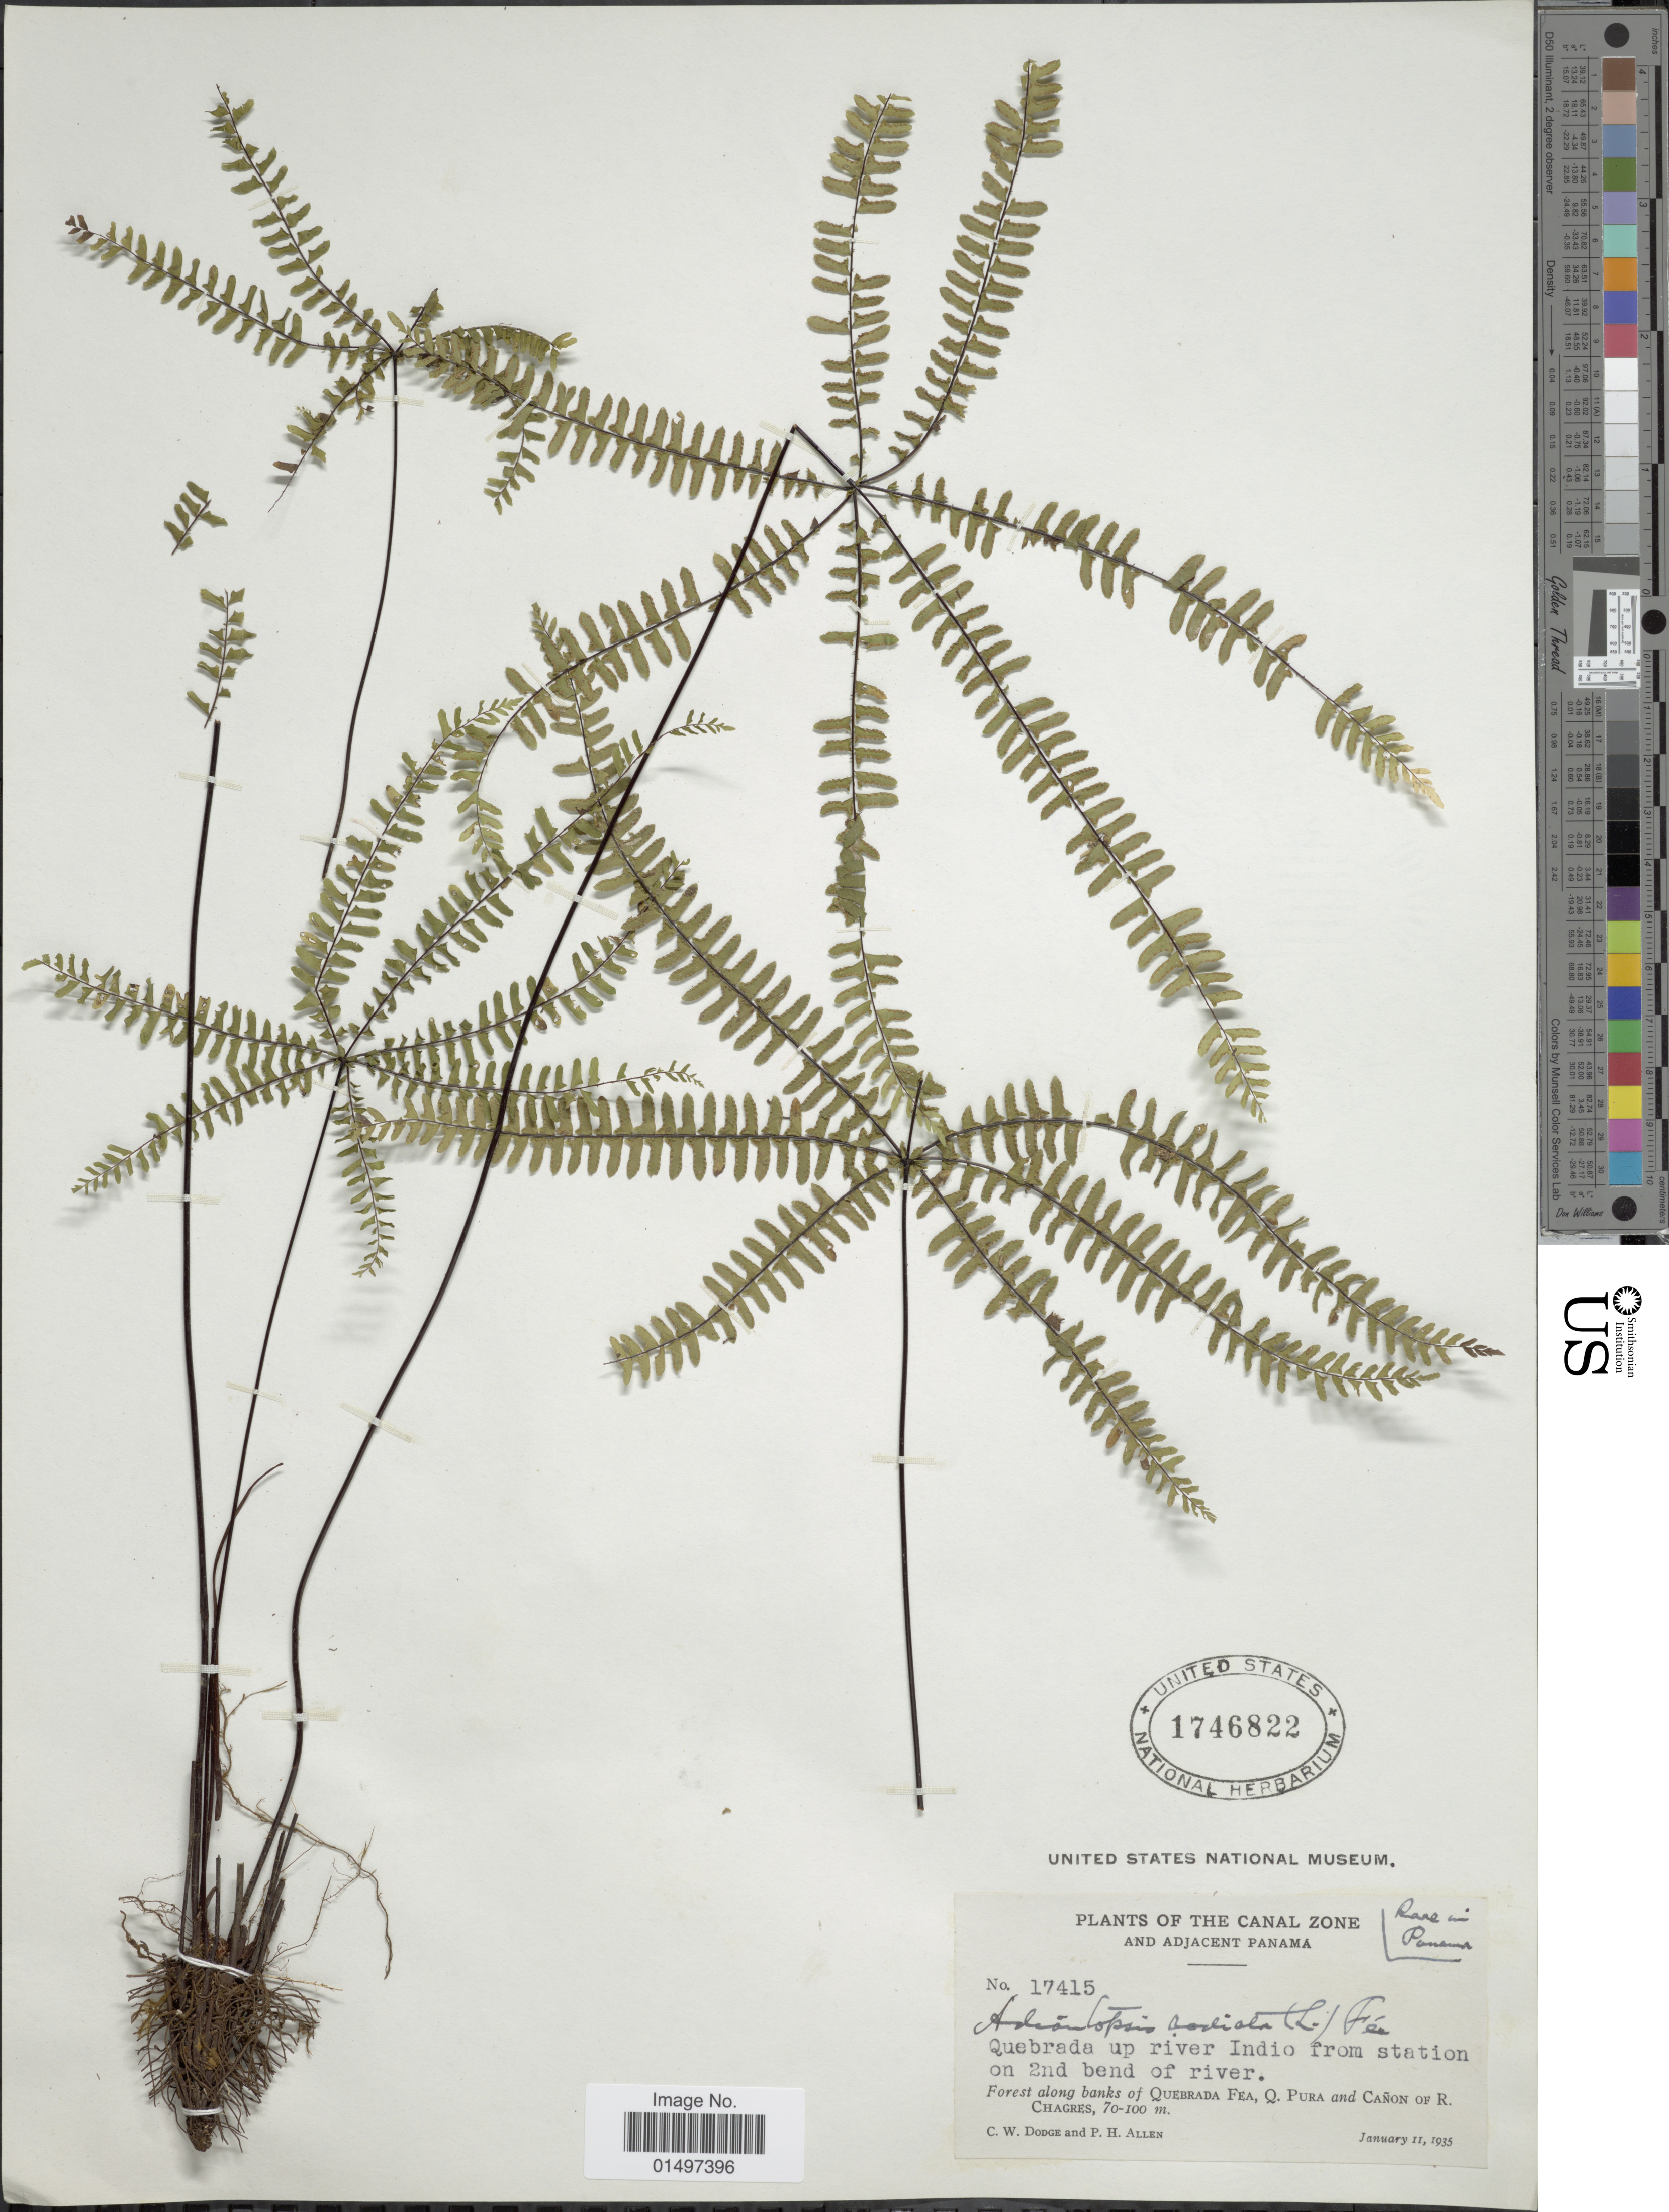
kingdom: Plantae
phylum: Tracheophyta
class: Polypodiopsida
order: Polypodiales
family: Pteridaceae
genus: Adiantopsis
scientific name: Adiantopsis radiata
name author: (L.) Fée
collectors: C. Dodge & P. H. Allen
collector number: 17415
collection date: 1935-01-11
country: Panama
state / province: Colón / Panamá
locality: The Canal Zone and Adjacent Panama. Quebrada up river Indio from station on 2nd bend of river. Forest along banks of Quebrada Fea, Q. Pura and Canon of R. Chagres.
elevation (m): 70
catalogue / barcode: US 1746822